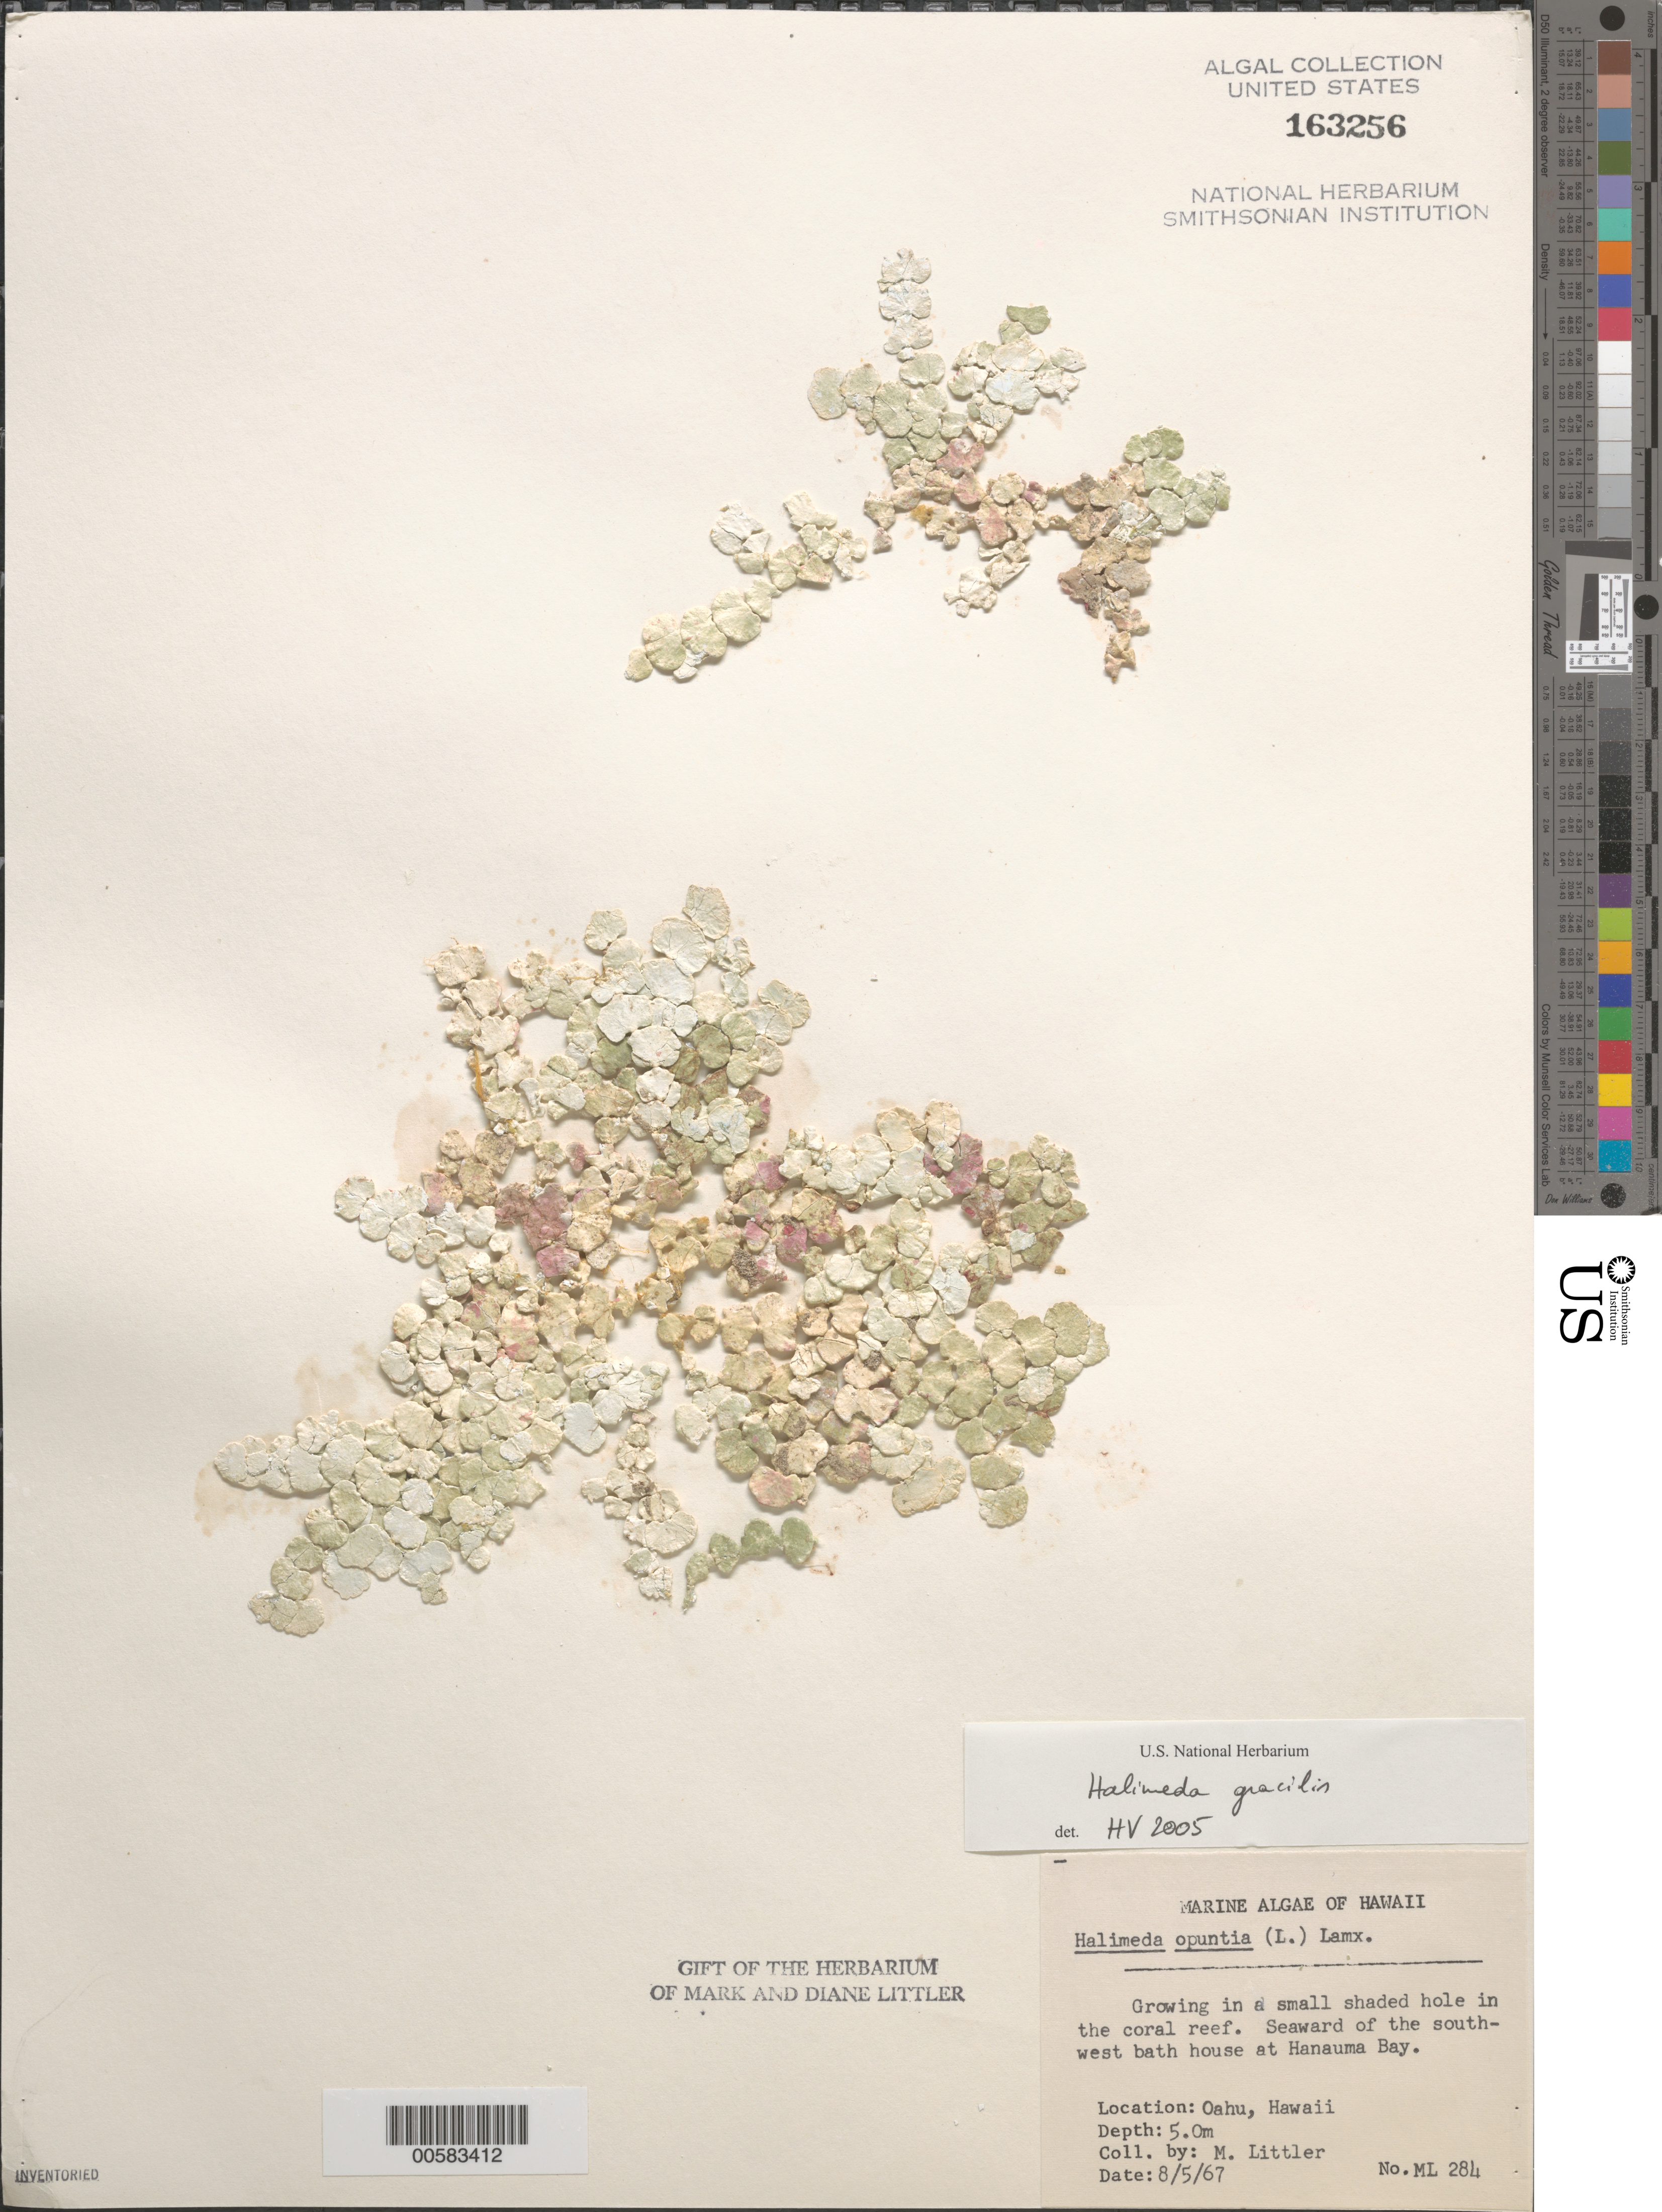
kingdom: Plantae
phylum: Chlorophyta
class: Ulvophyceae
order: Bryopsidales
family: Halimedaceae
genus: Halimeda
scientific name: Halimeda gracilis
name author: Harv. ex J. Agardh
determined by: Verbruggen, H.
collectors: M. M. Littler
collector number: ML 284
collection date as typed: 05 Aug 1967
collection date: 1967-08-05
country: United States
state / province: Hawaii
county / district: Honolulu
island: Oahu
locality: Hanauma Bay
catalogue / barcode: US 163256